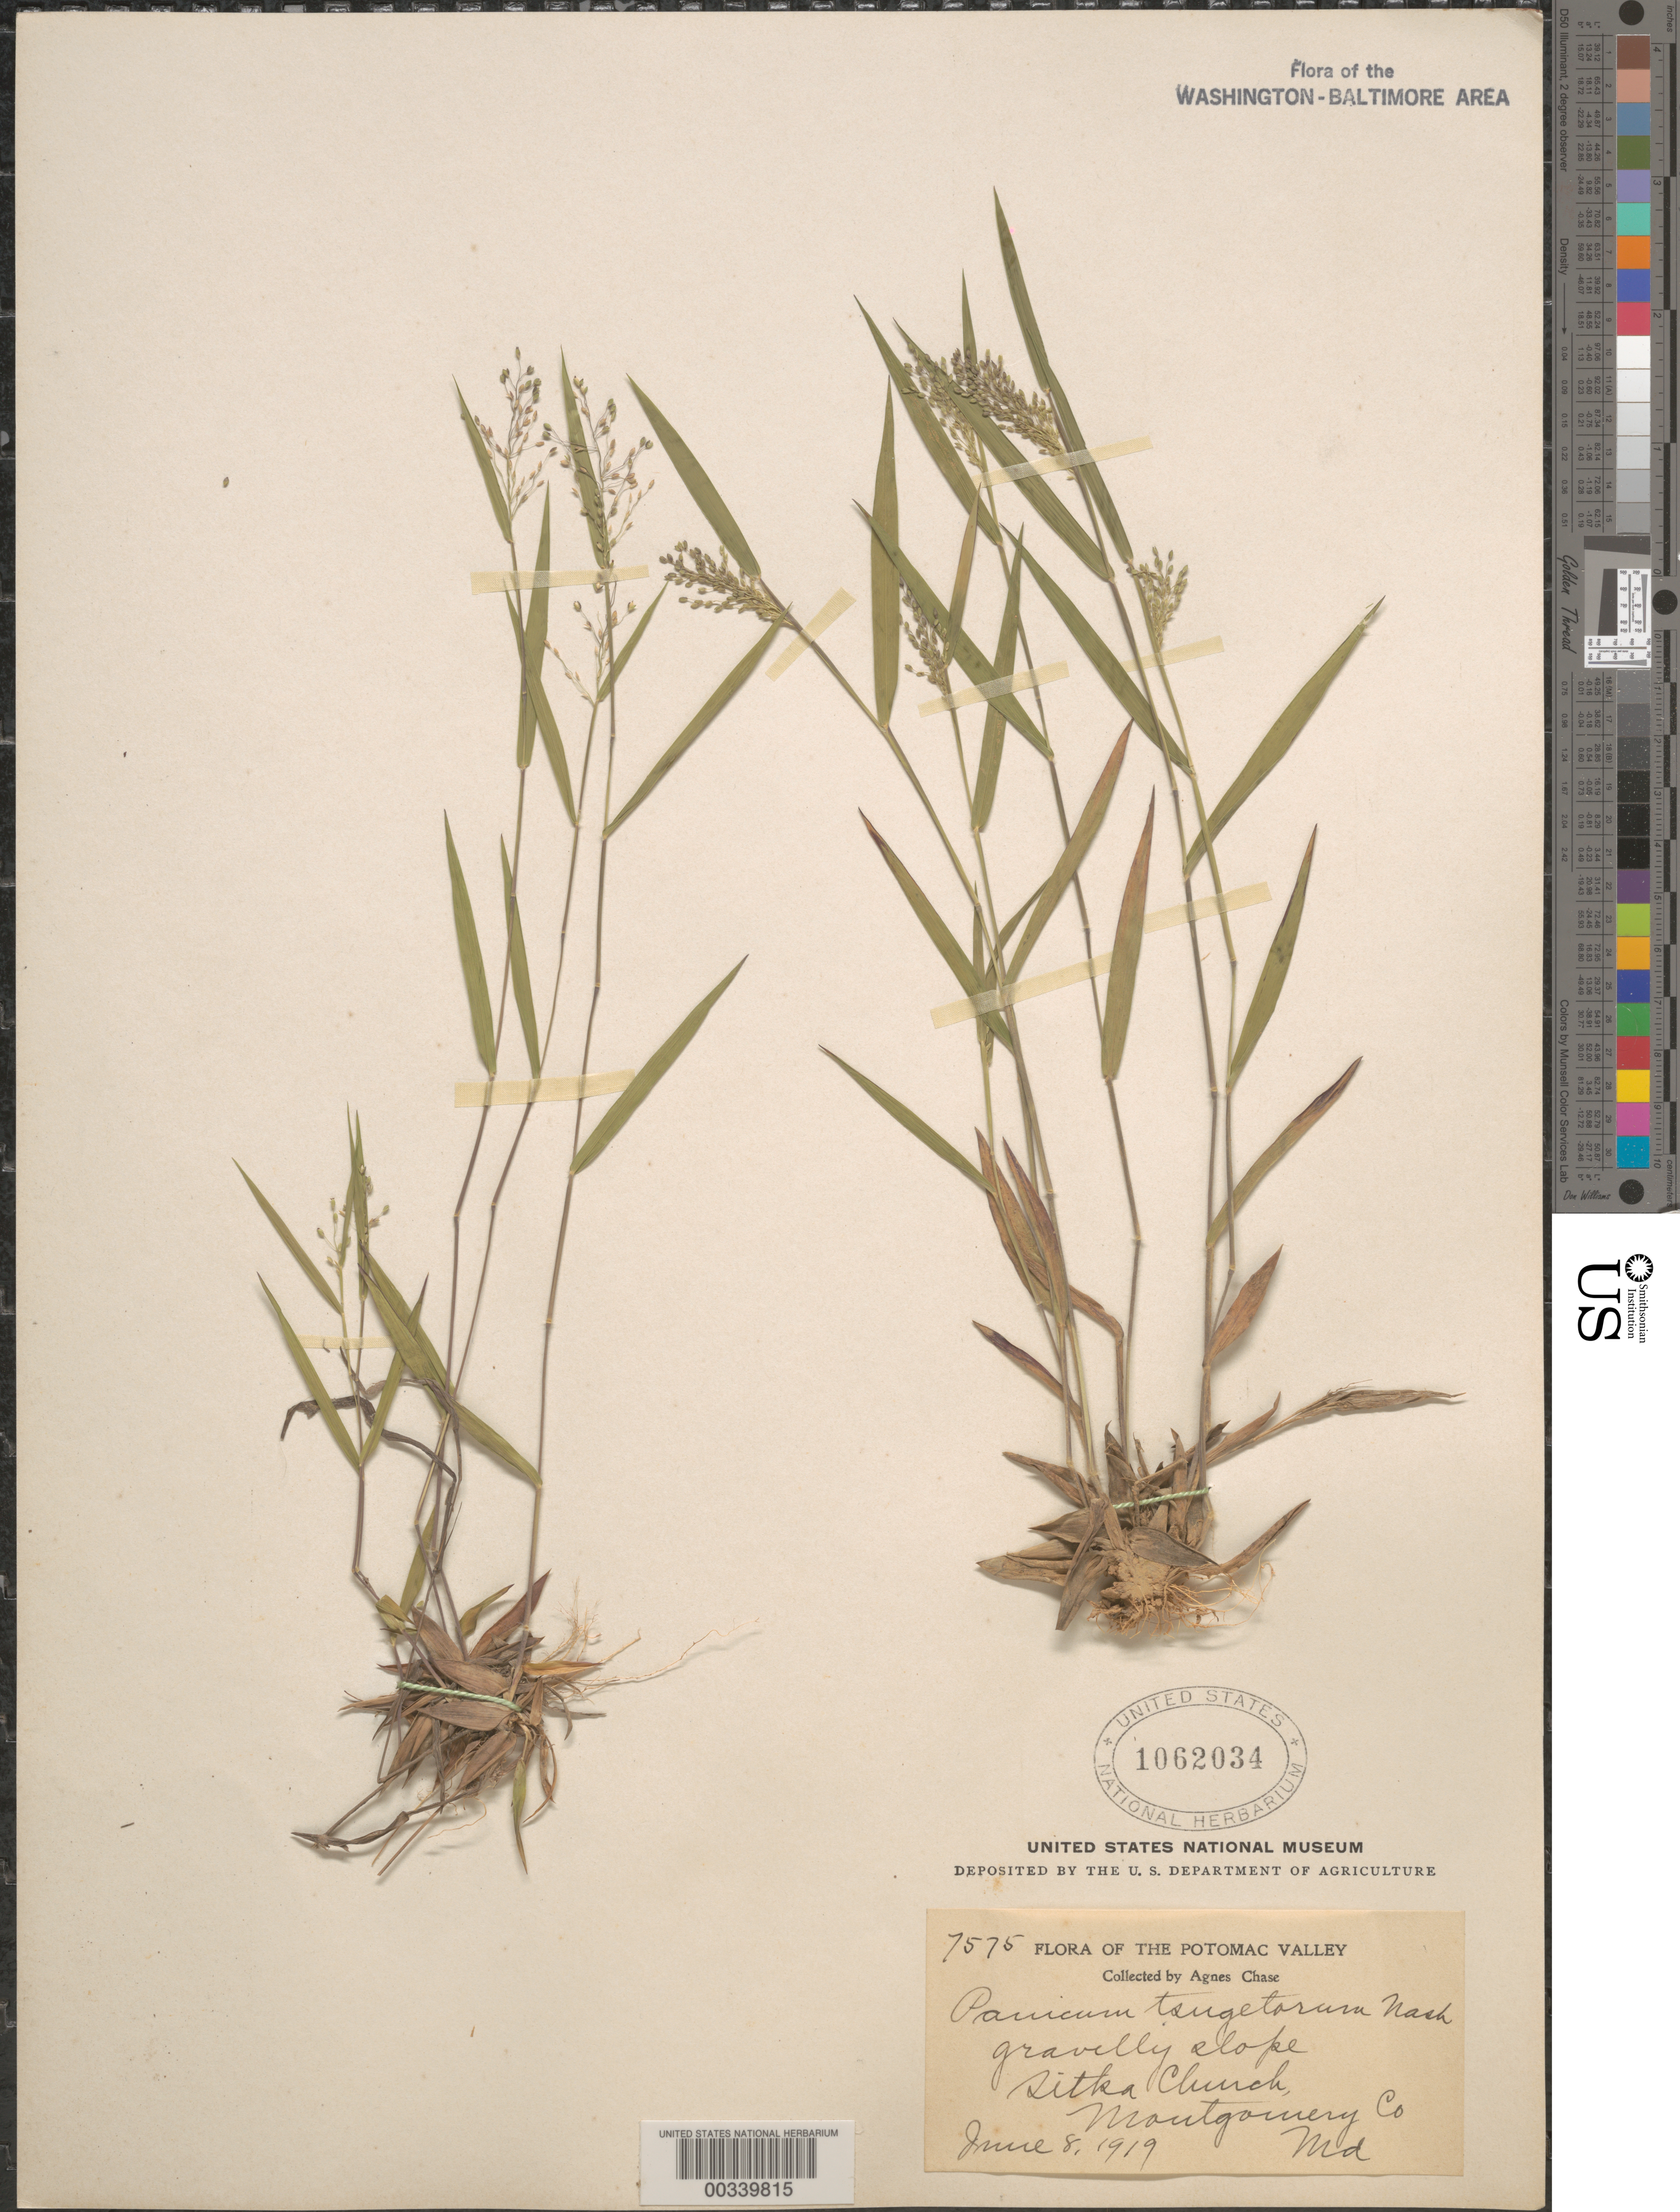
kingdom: Plantae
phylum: Tracheophyta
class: Liliopsida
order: Poales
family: Poaceae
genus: Dichanthelium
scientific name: Dichanthelium sabulorum var. patulum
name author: Nash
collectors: A. Chase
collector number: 7575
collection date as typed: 08 Jun 1919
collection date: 1919-06-08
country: United States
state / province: Maryland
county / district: Montgomery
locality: Sitka Church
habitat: Gravelly slope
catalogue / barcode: US 1062034